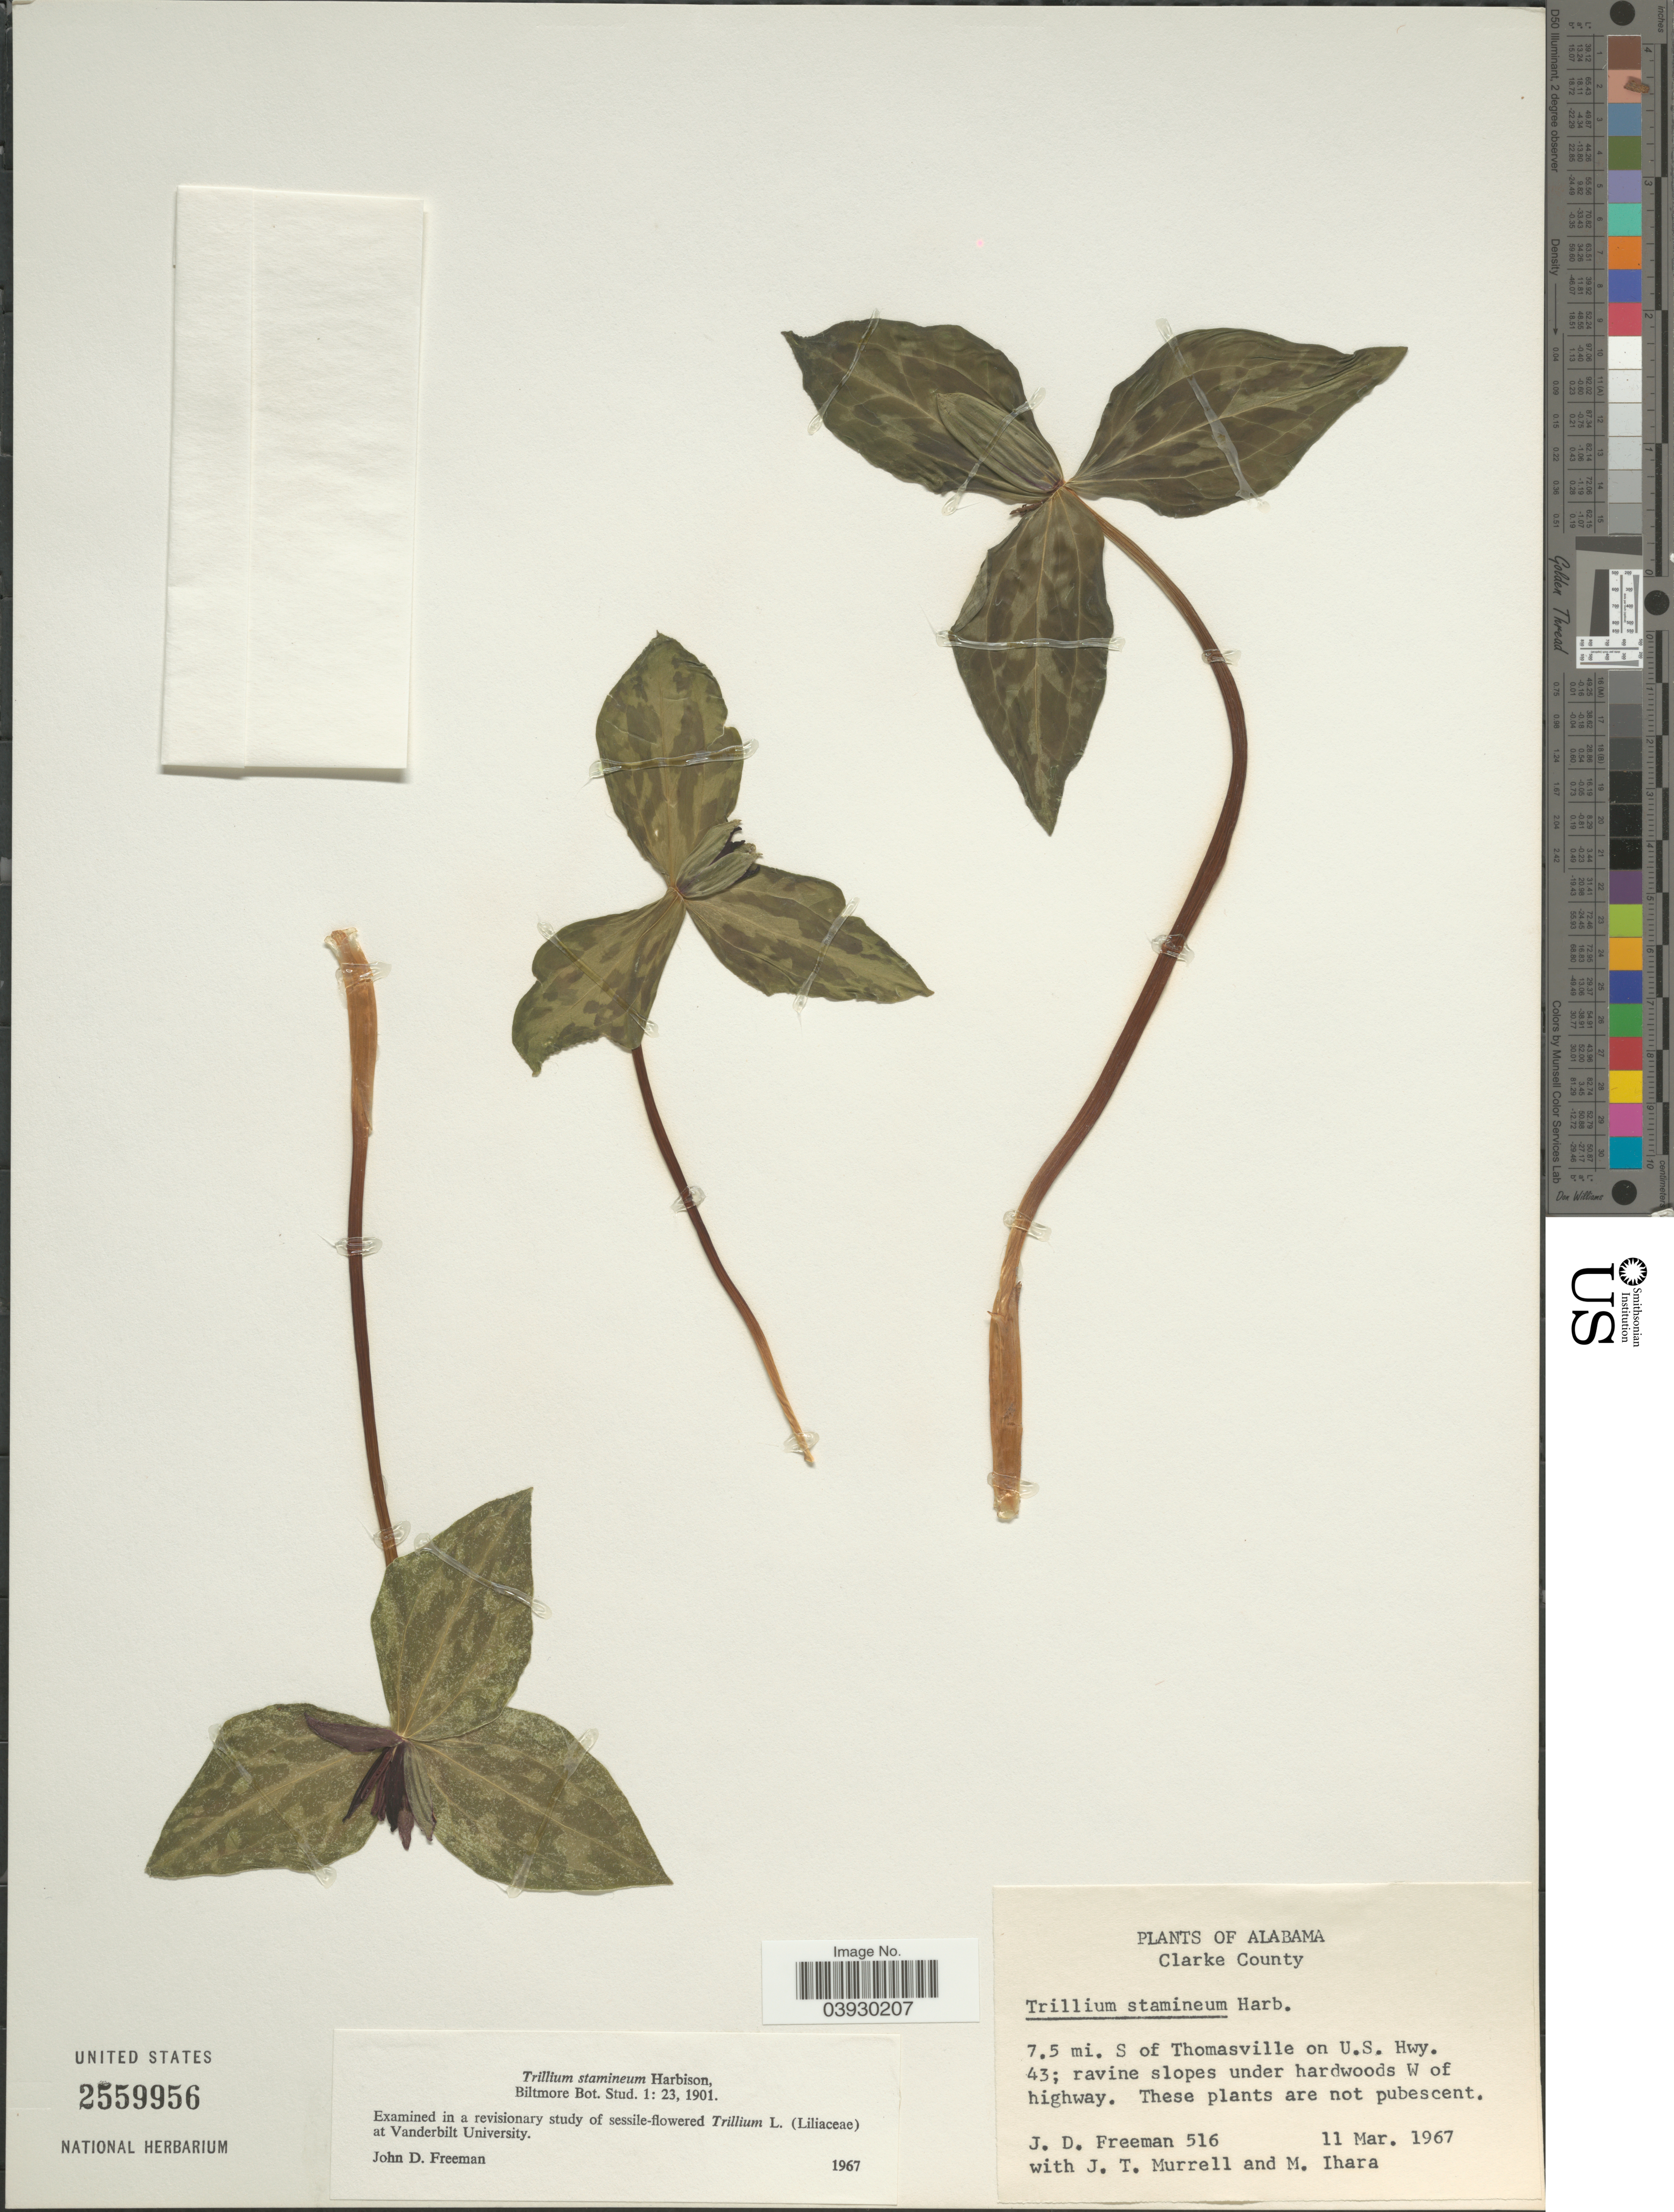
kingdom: Plantae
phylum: Tracheophyta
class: Liliopsida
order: Liliales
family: Melanthiaceae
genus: Trillium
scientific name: Trillium stamineum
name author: Harb.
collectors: J. Freeman, J. Murrell & M. Ihara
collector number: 516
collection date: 1967-03-11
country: United States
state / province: Alabama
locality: Clarke County. 7.5 mi. S of Thomasville on U.S. Hwy. 43; ravine slopes under hardwoods W of highway.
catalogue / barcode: US 2559956